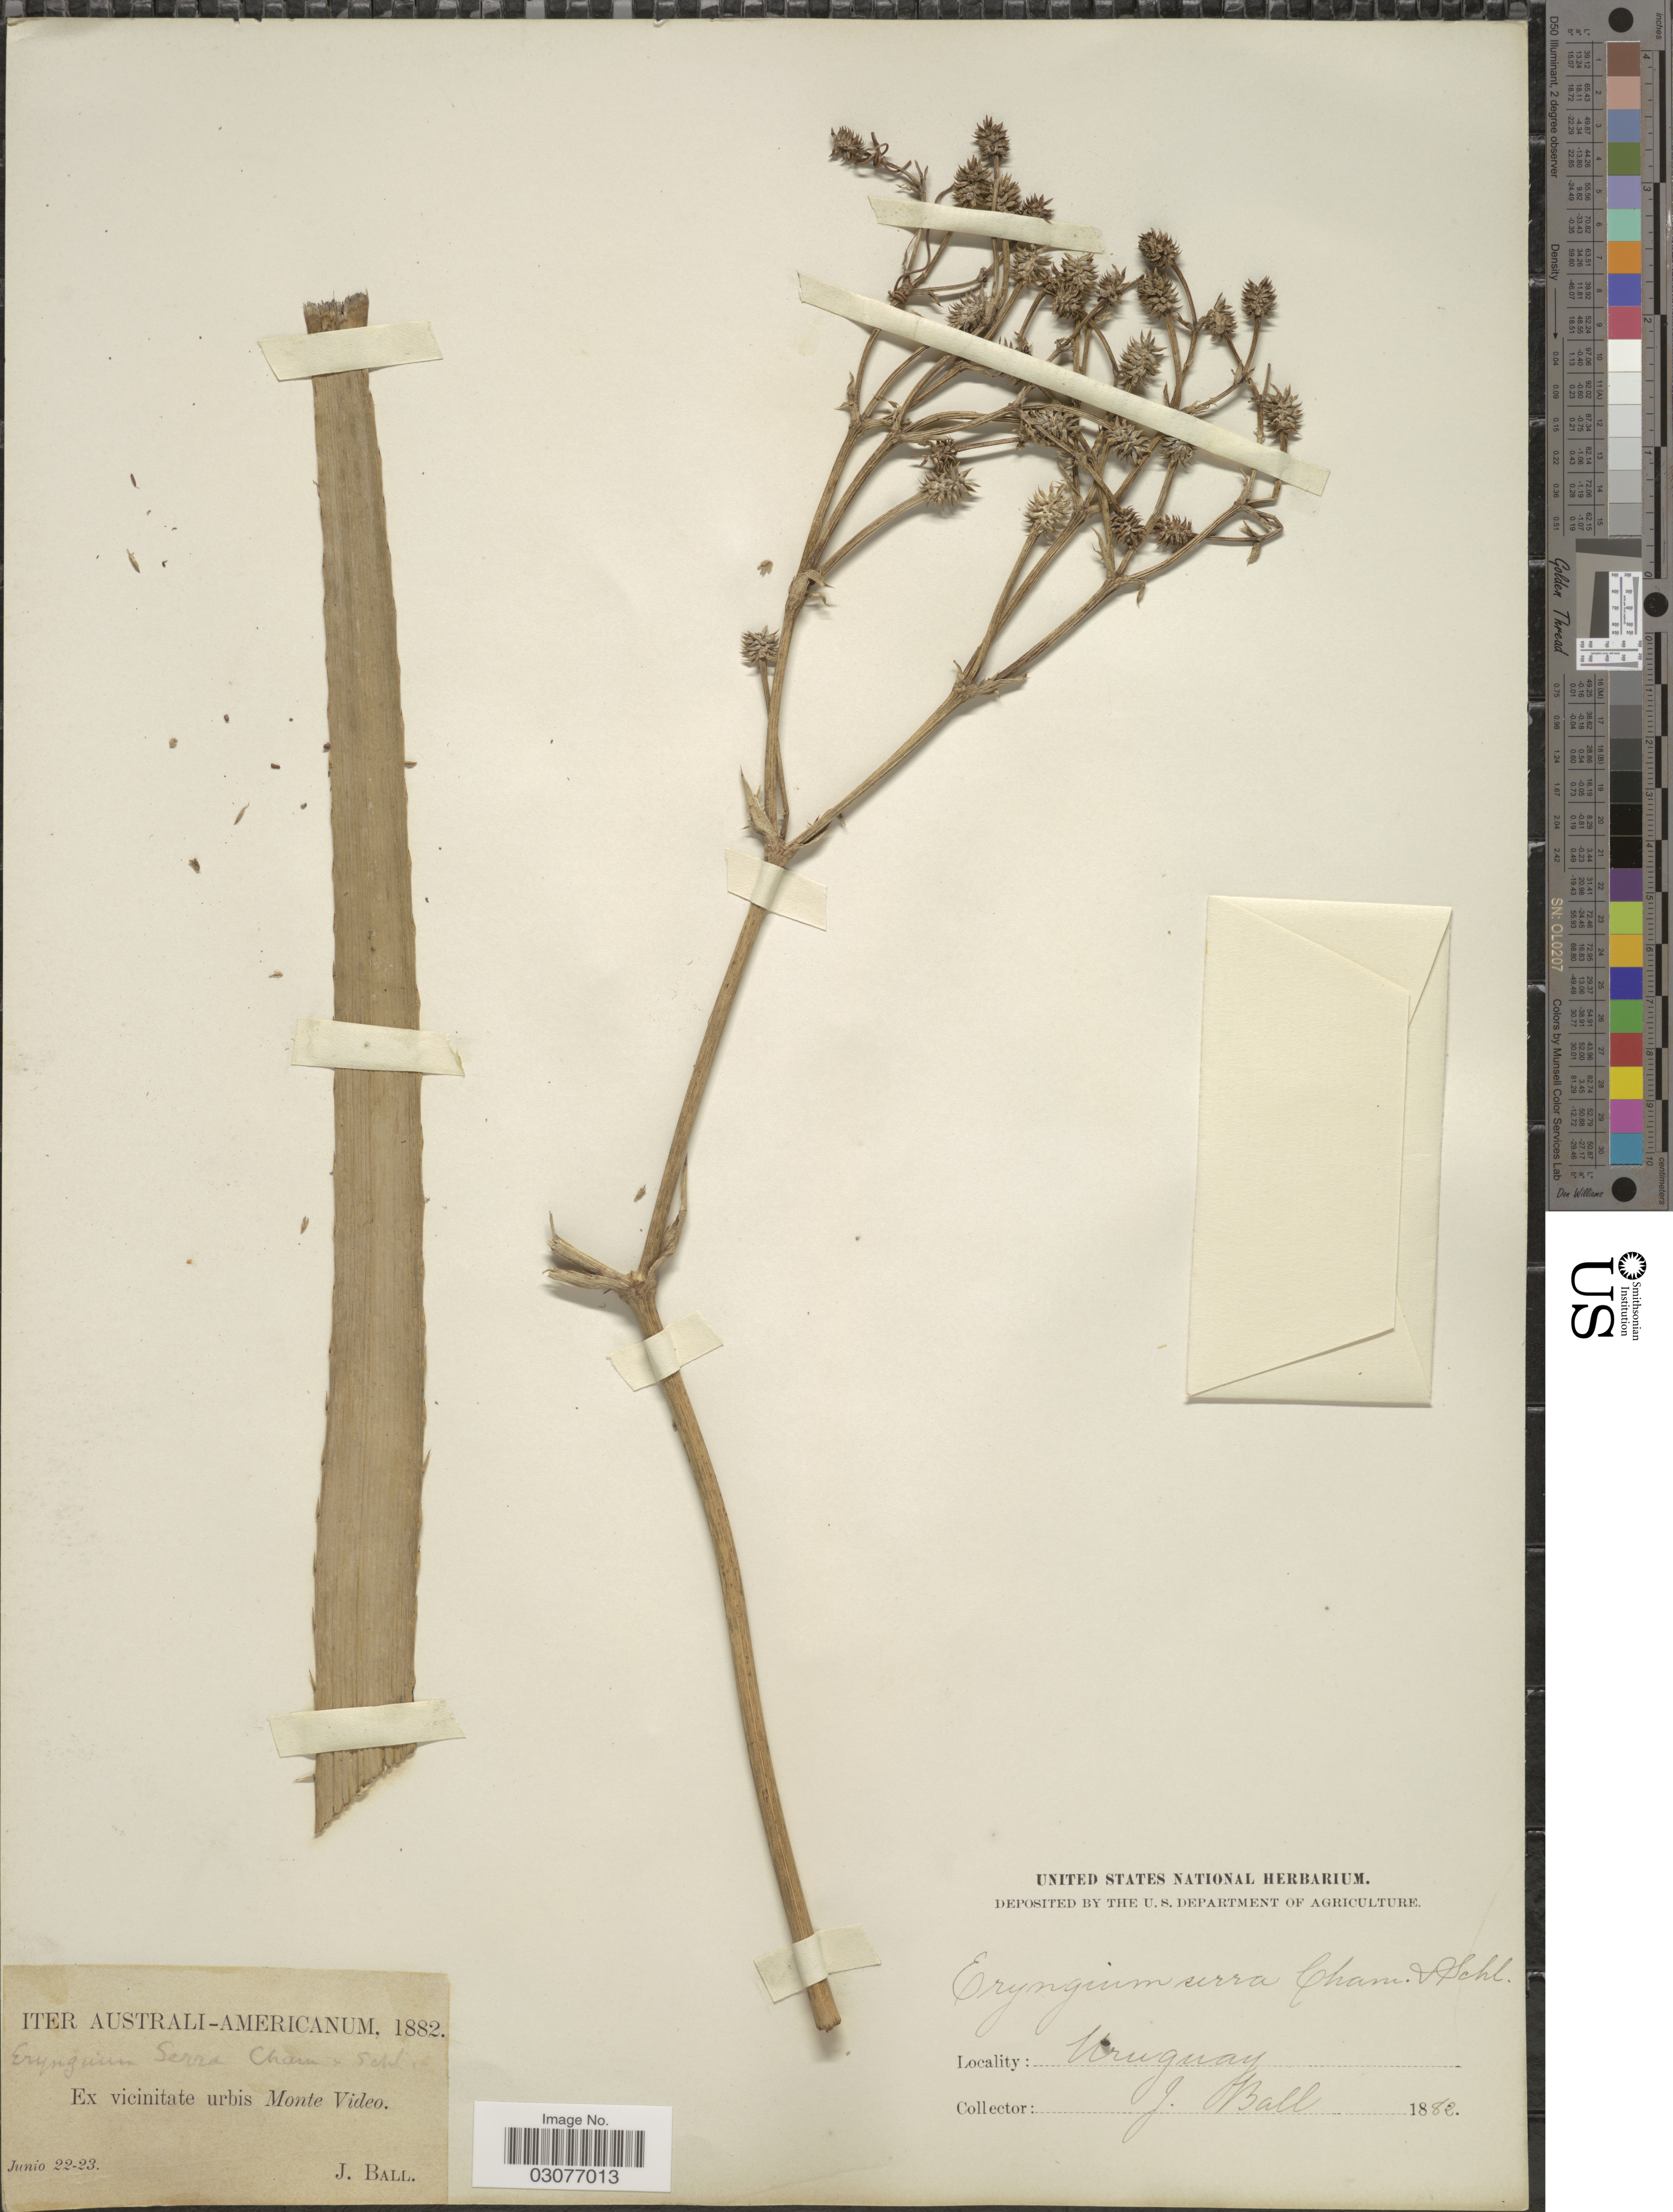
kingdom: Plantae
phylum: Tracheophyta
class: Magnoliopsida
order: Apiales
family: Apiaceae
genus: Eryngium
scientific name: Eryngium serra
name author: Cham. & Schltdl.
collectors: J. Ball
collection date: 1882-06-22/1882-06-23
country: Uruguay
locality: Ex vicinitate urbis Monte Video.